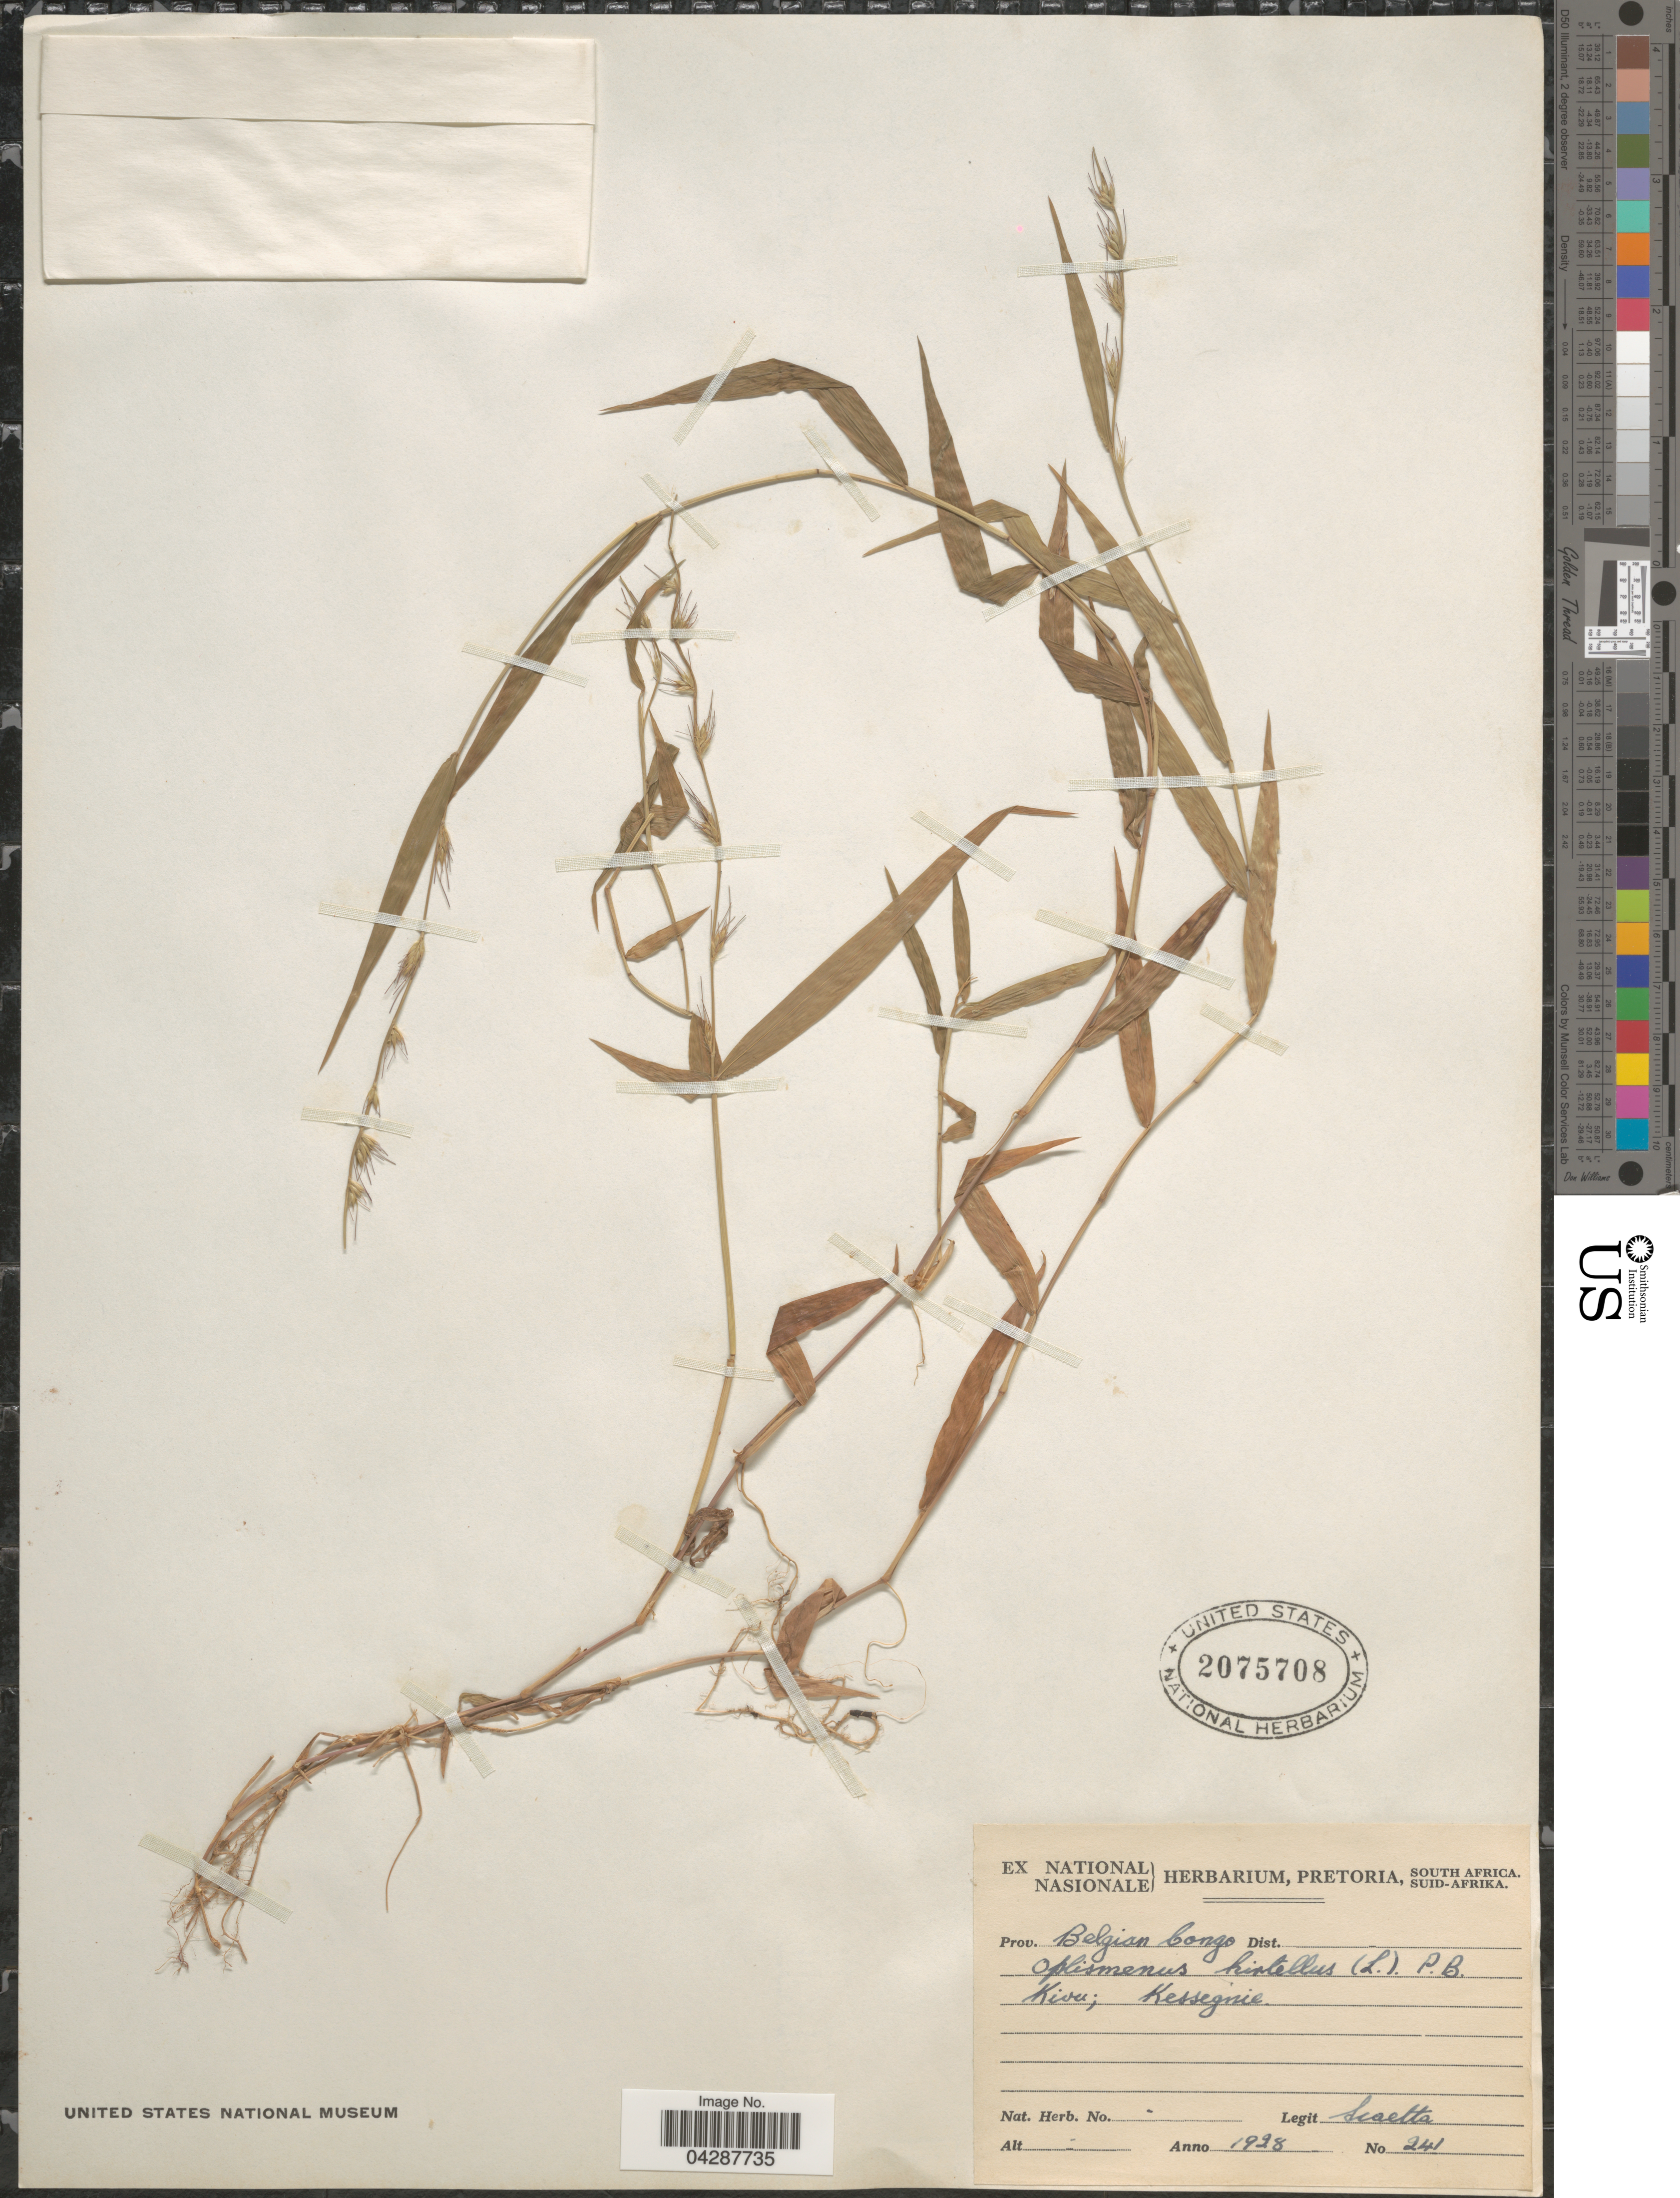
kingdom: Plantae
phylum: Tracheophyta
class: Liliopsida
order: Poales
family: Poaceae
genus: Oplismenus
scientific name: Oplismenus hirtellus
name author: (L.) P. Beauv.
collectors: Scaetta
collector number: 241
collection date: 1928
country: Congo, Democratic Republic of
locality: Prov. Belgian Congo. River; Kessegnie.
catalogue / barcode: US 2075708